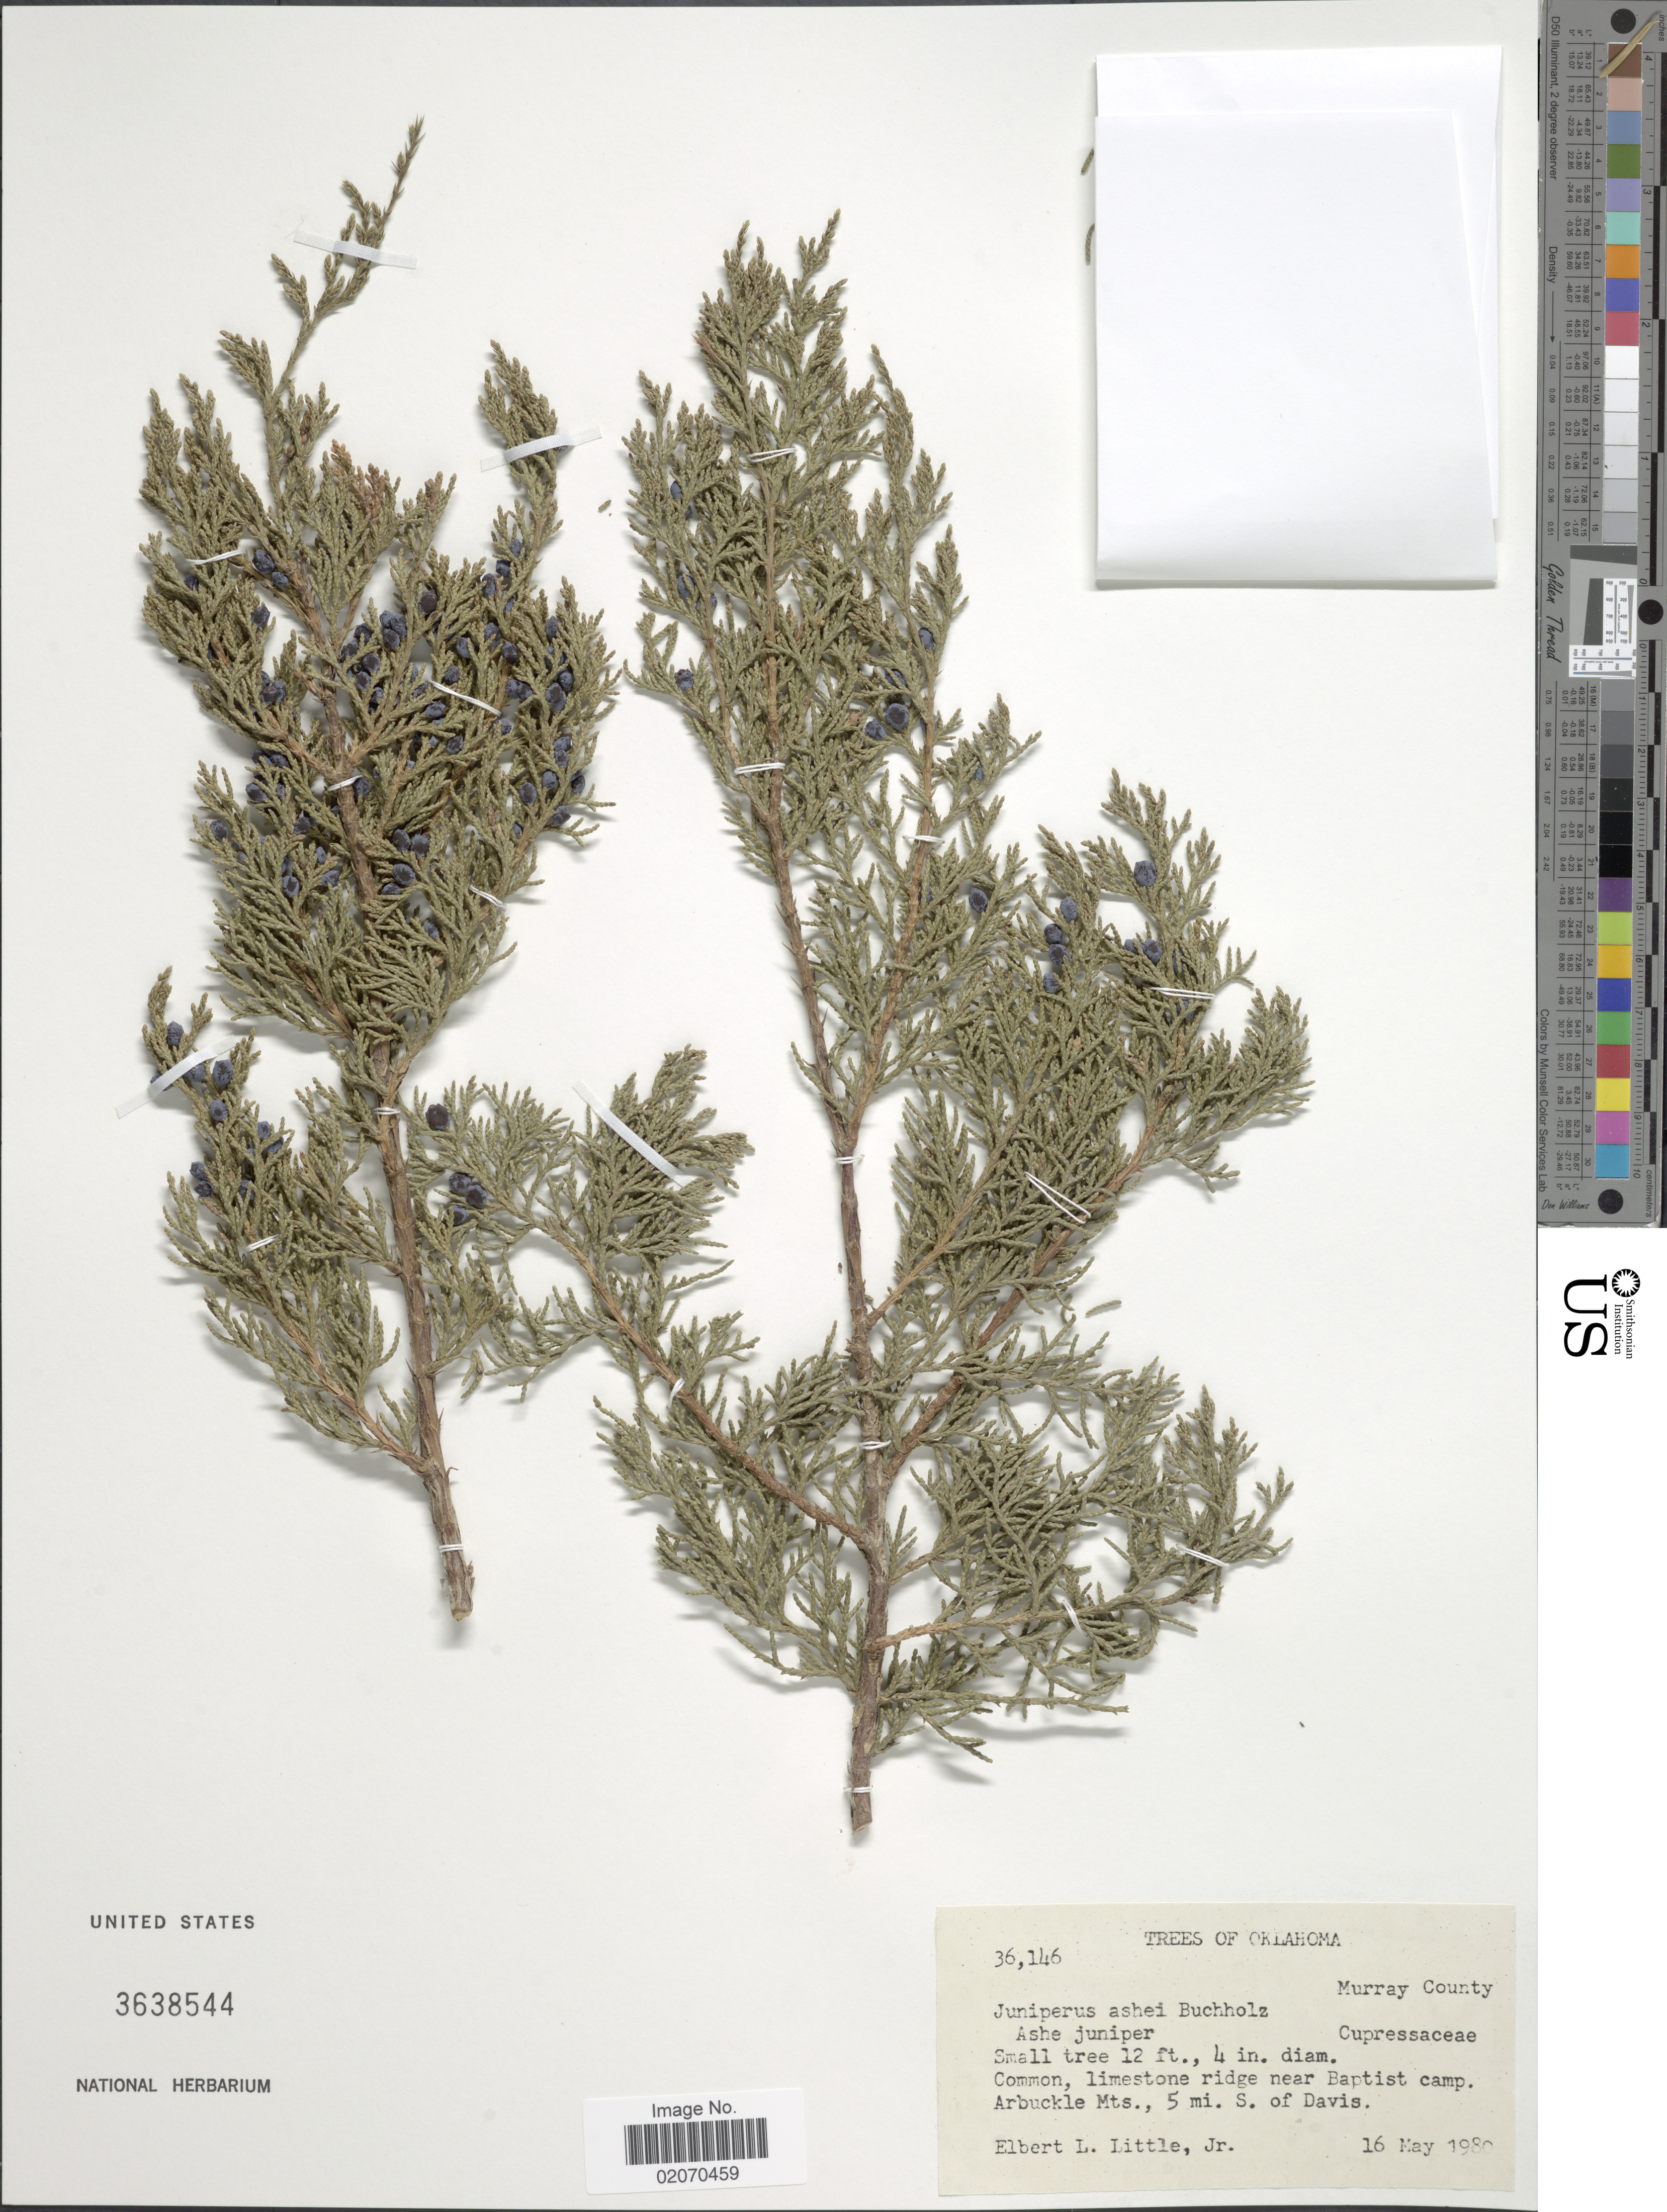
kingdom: Plantae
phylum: Tracheophyta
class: Pinopsida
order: Pinales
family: Cupressaceae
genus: Juniperus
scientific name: Juniperus ashei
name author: J. Buchholz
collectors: E. L. Little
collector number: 36146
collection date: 1980-05-16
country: United States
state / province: Oklahoma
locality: Murray County. near Baptist camp. Arbuckle Mts., 5 mi. S. of Davis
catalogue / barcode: US 3638544